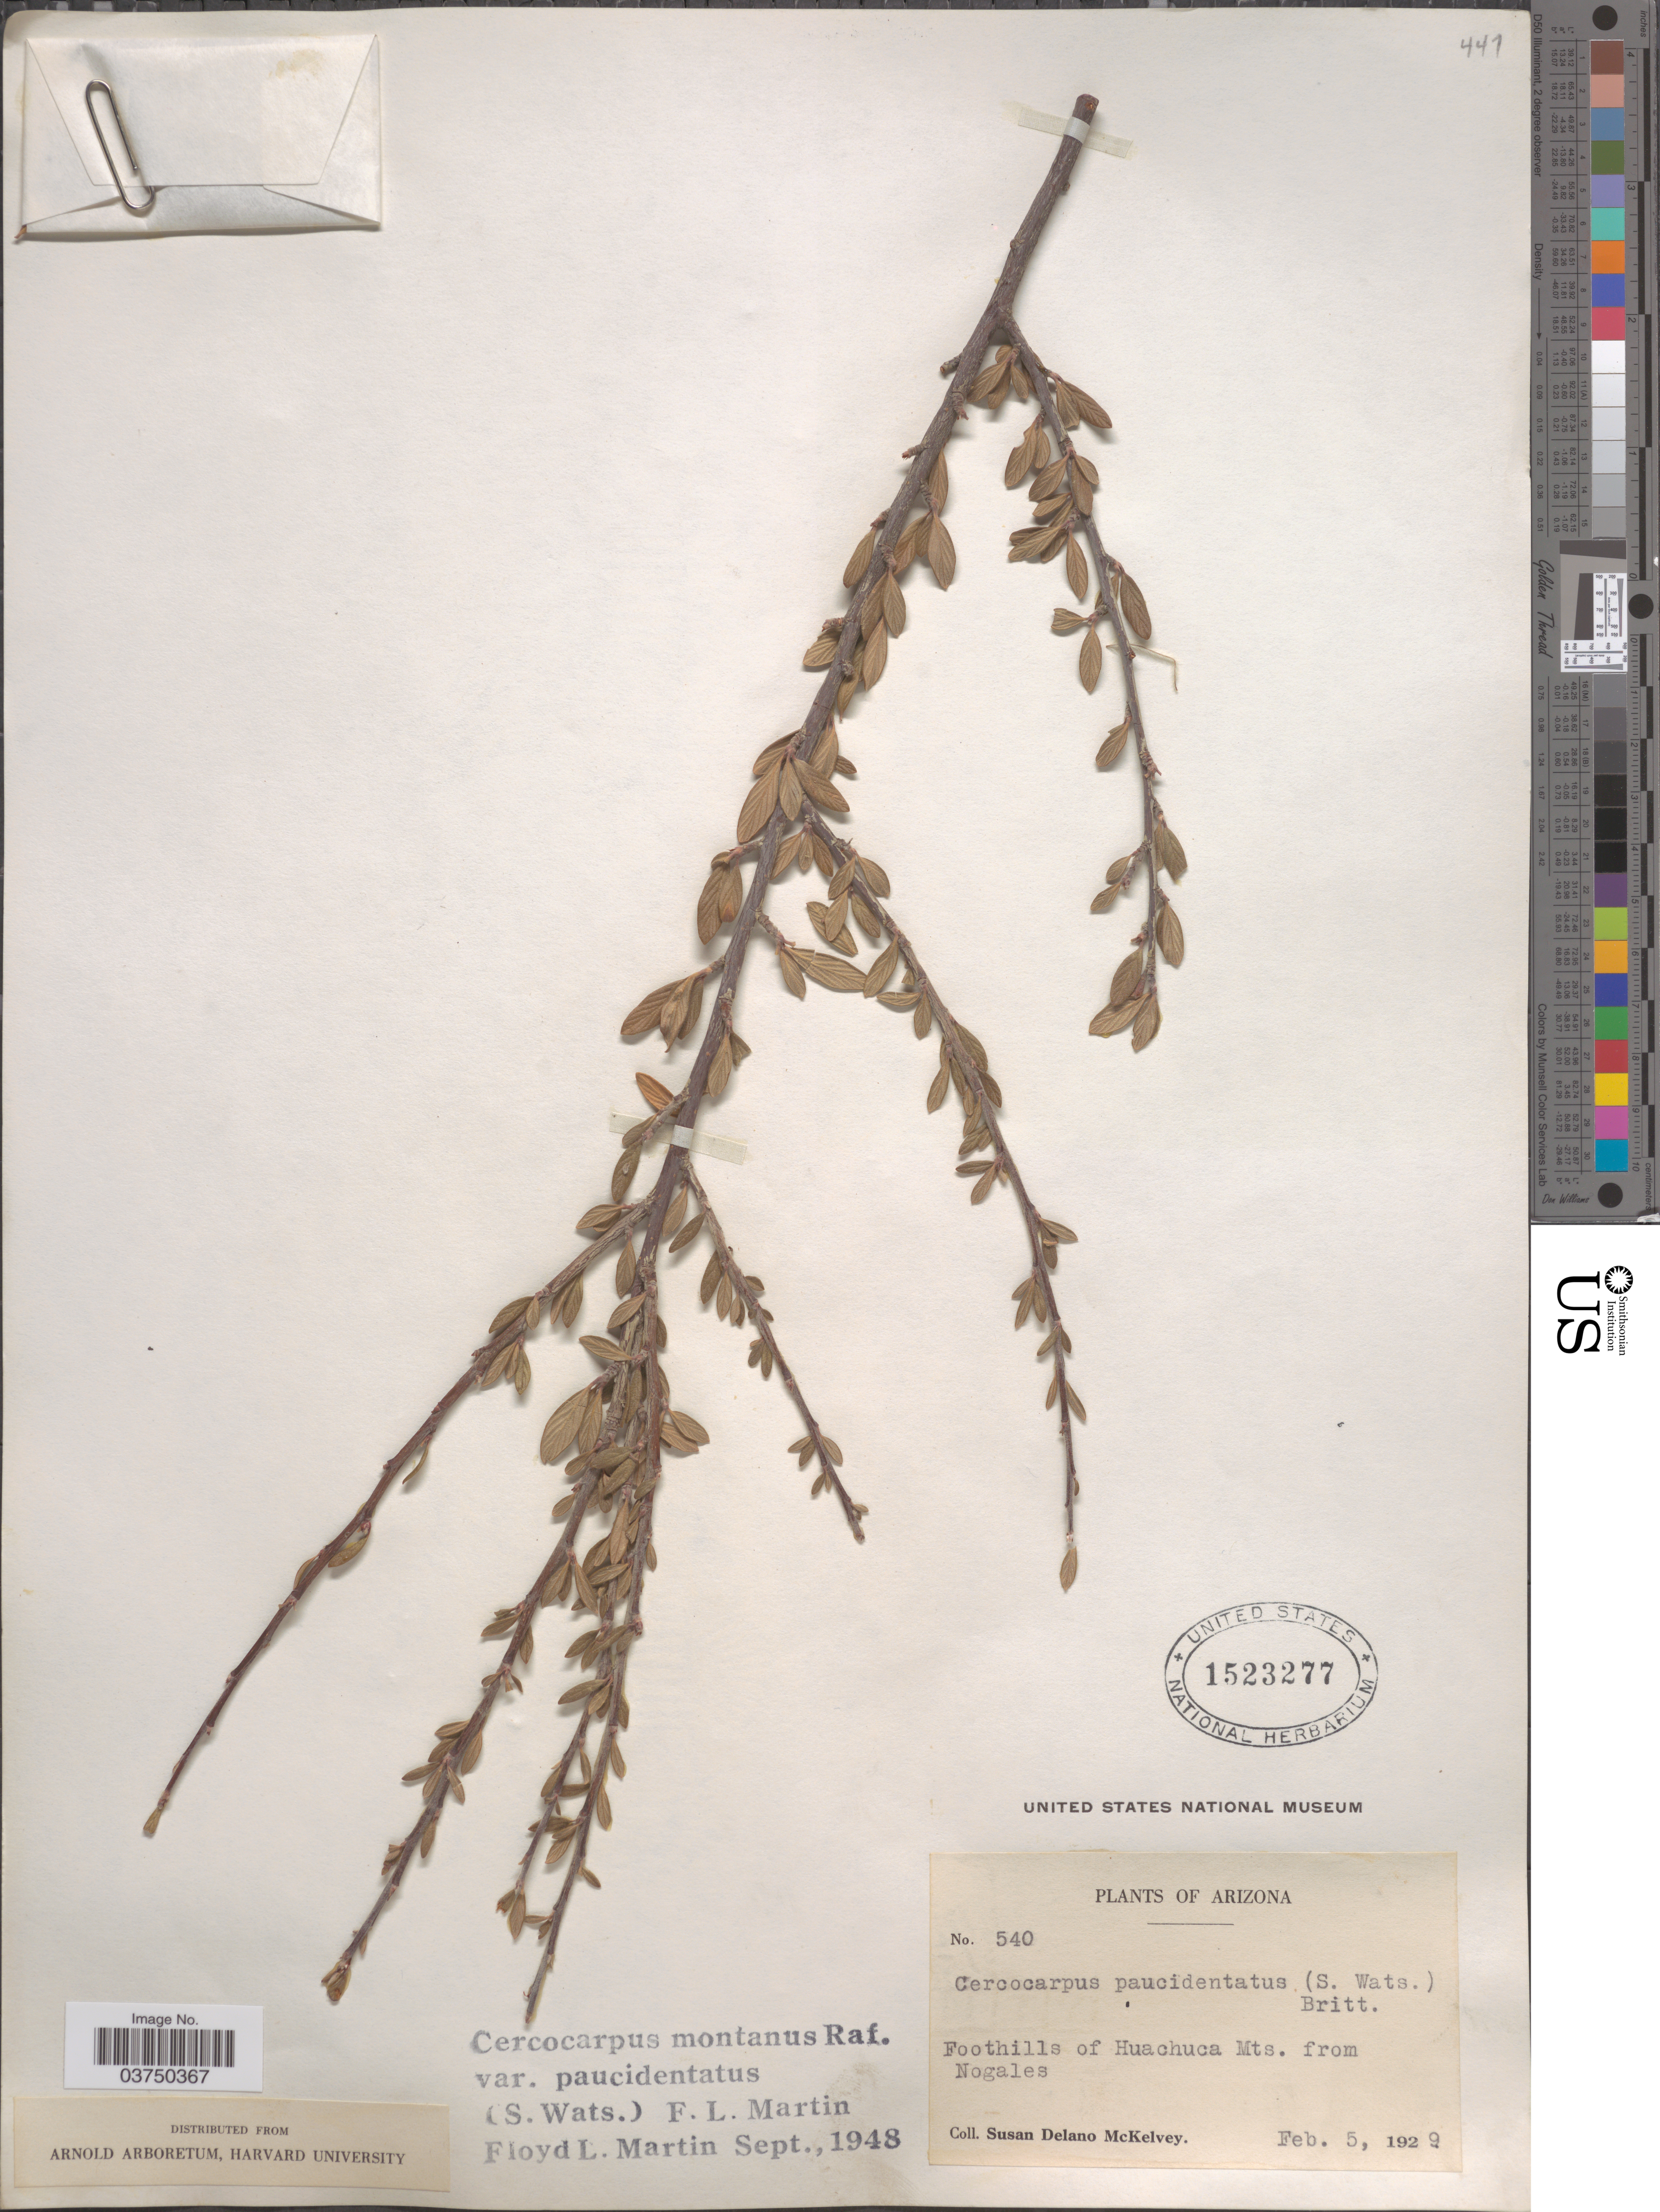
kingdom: Plantae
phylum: Tracheophyta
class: Magnoliopsida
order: Rosales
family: Rosaceae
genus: Cercocarpus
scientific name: Cercocarpus montanus var. paucidentatus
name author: (S. Watson) F.L. Martin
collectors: S. A. McKelvey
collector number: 540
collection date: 1929-02-05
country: United States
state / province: Arizona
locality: Foothills of Huachuca Mts. from Nogales.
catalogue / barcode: US 1523277